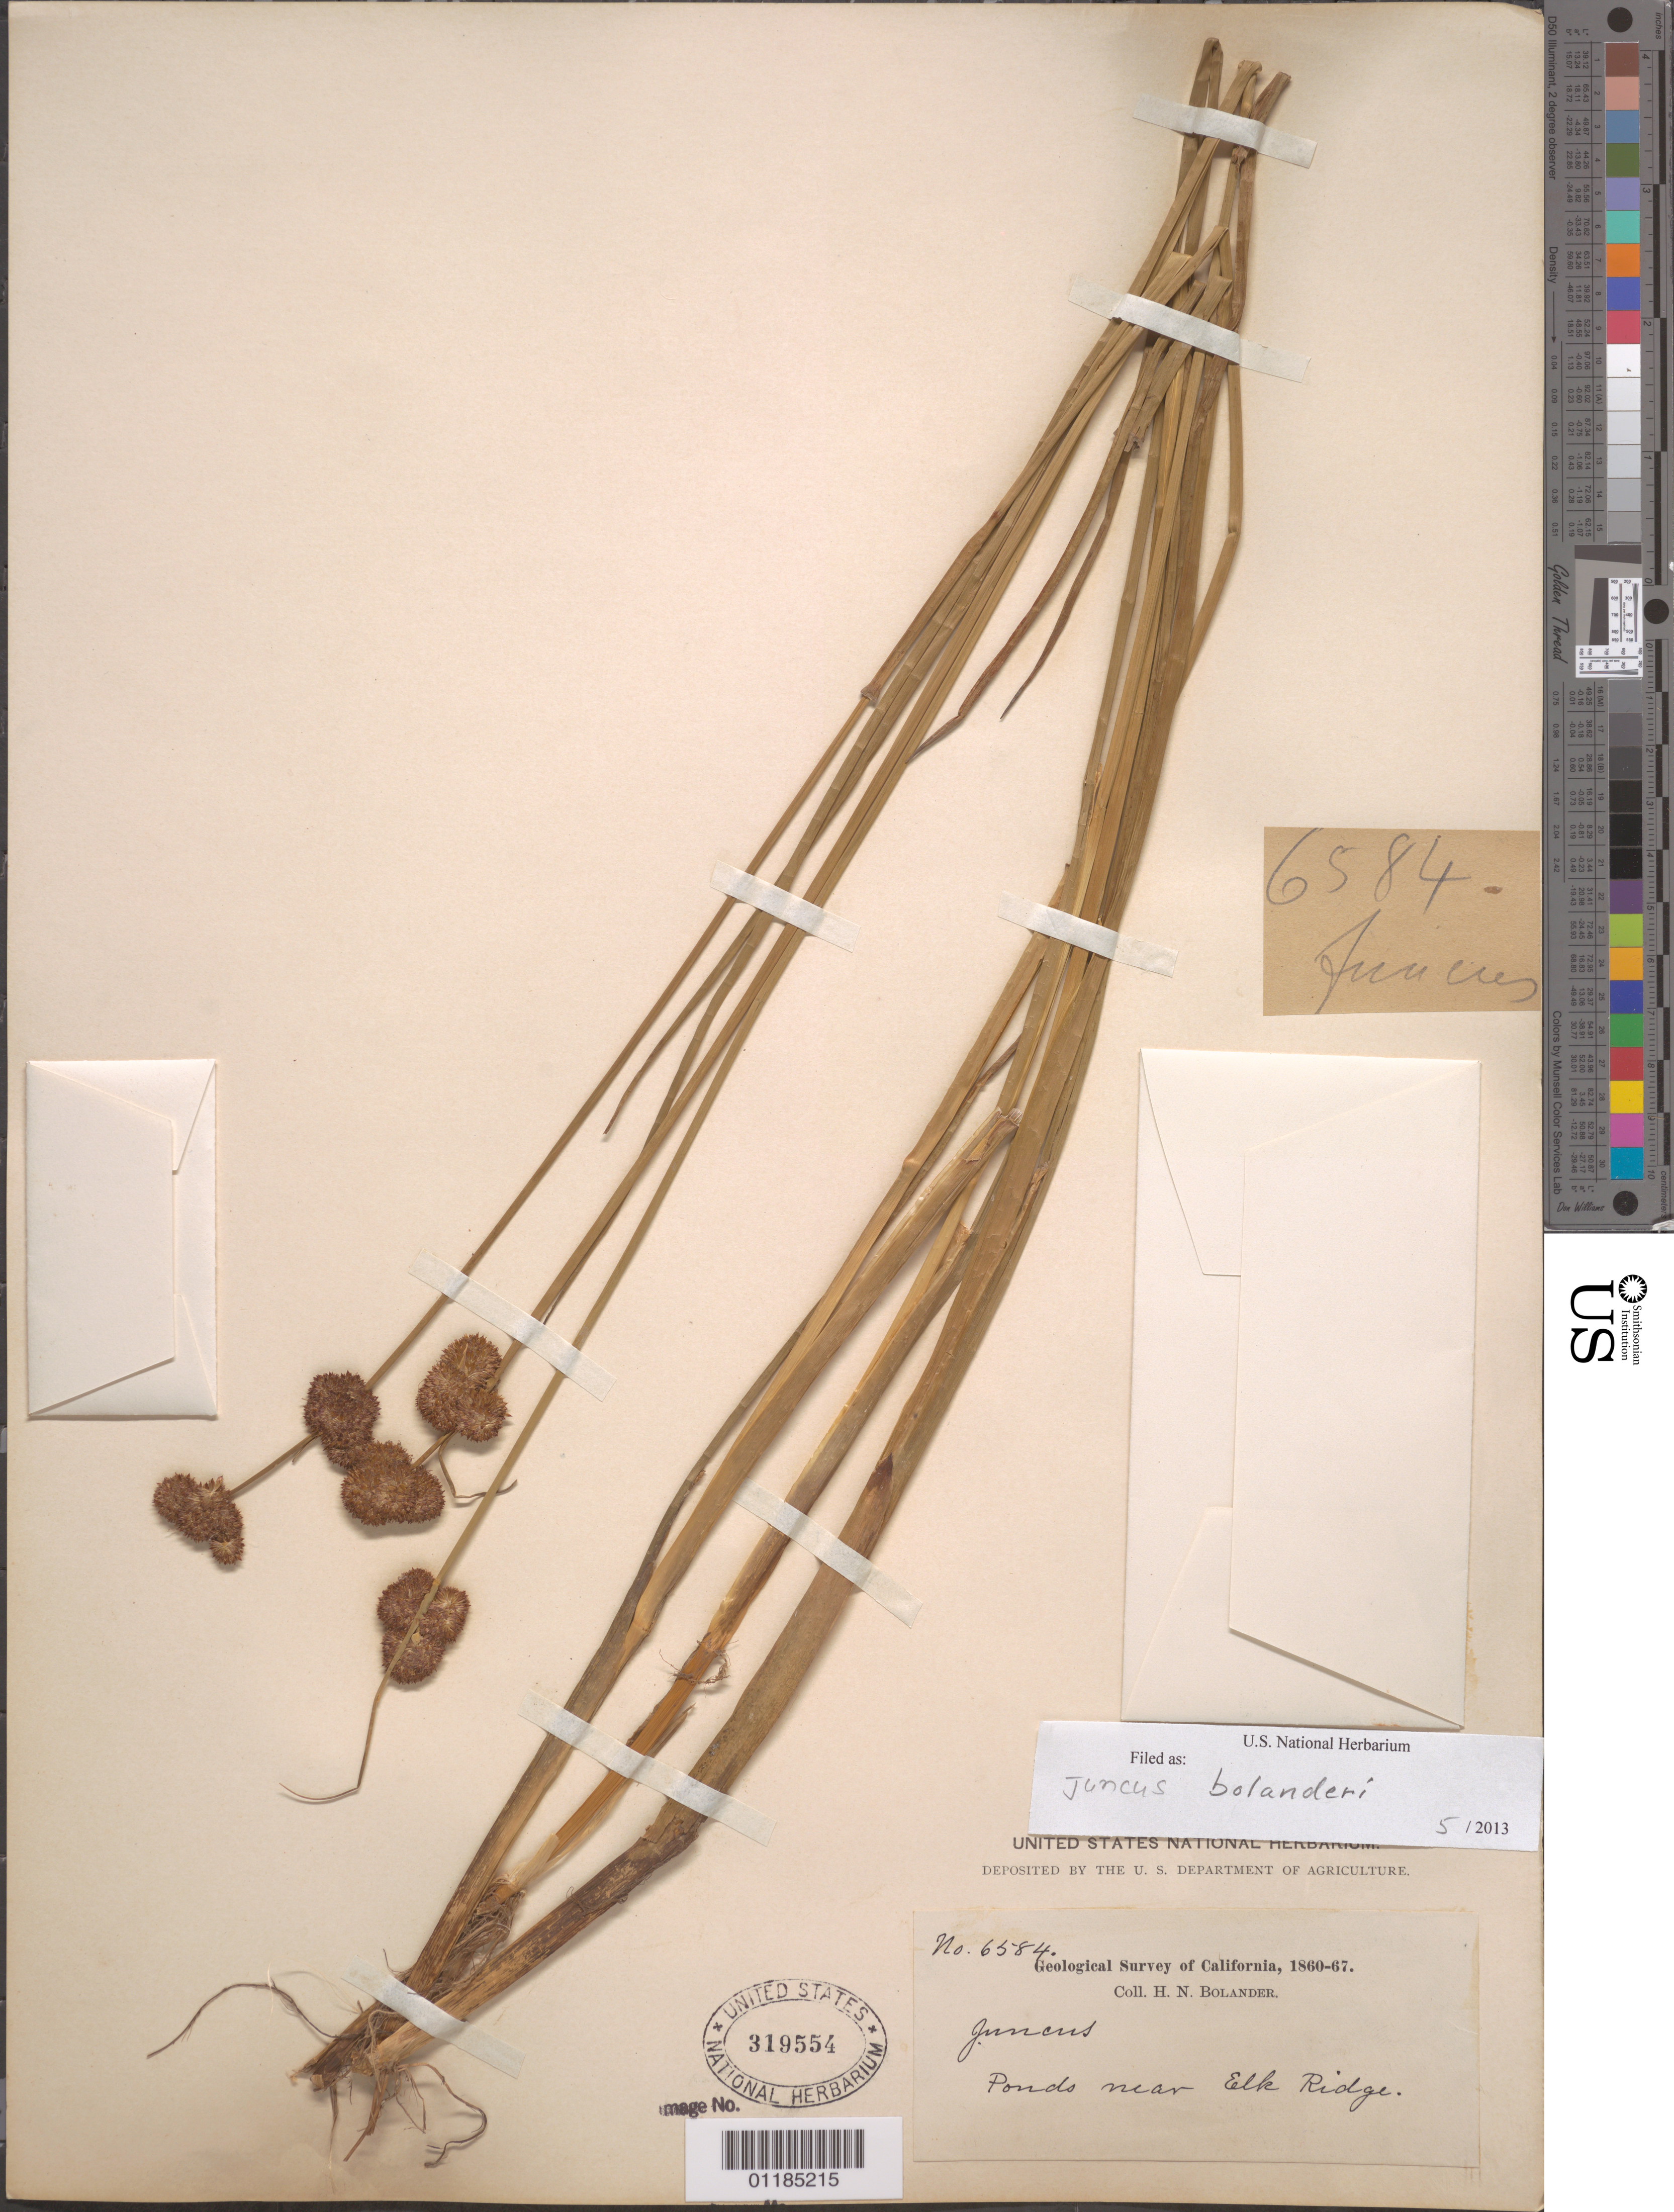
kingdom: Plantae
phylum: Tracheophyta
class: Liliopsida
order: Poales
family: Juncaceae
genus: Juncus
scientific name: Juncus bolanderi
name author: Engelm.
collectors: H. Bolander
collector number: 6584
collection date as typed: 1860 to -- --- 1867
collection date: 1860/1867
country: United States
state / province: California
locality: Ponds near Elk Ridge.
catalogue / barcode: US 319554